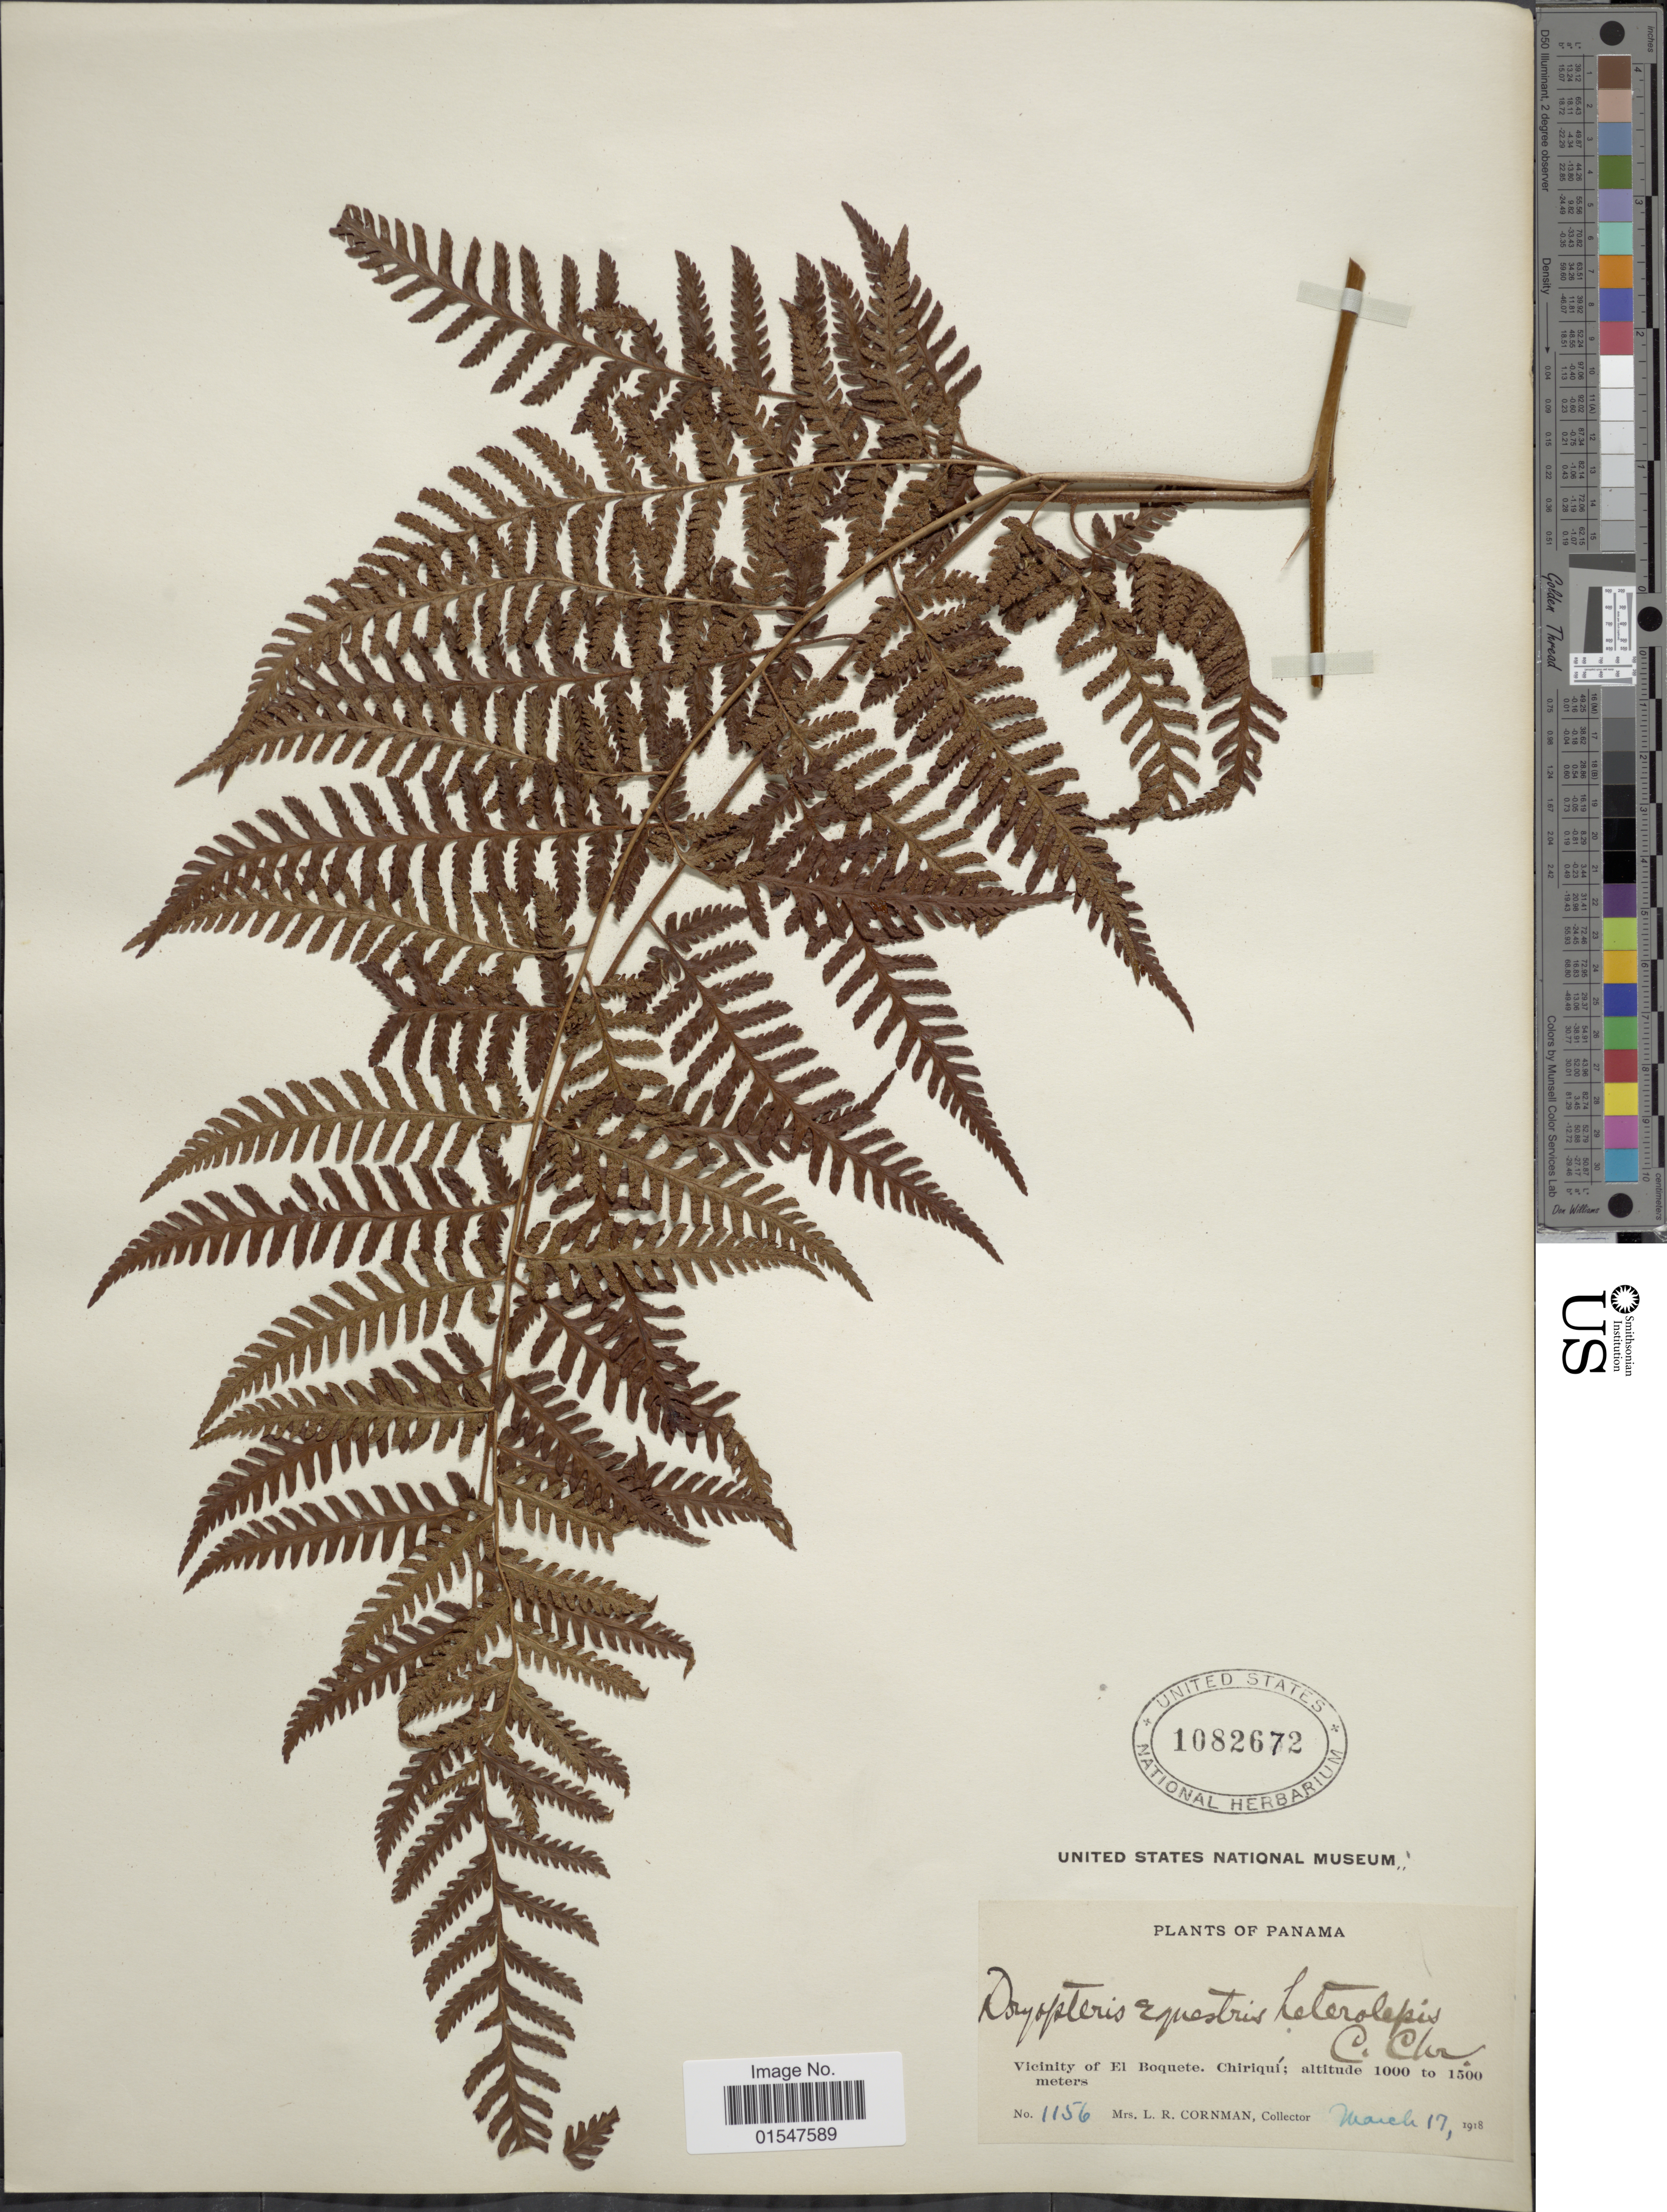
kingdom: Plantae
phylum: Tracheophyta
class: Polypodiopsida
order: Polypodiales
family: Dryopteridaceae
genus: Ctenitis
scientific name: Ctenitis equestris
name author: (Kunze) Ching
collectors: L. Cornman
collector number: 1156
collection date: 1918-03-17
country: Panama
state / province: Chiriqui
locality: Vicinity of El Boquete, Chiriqui.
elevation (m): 1000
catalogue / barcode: US 1082672